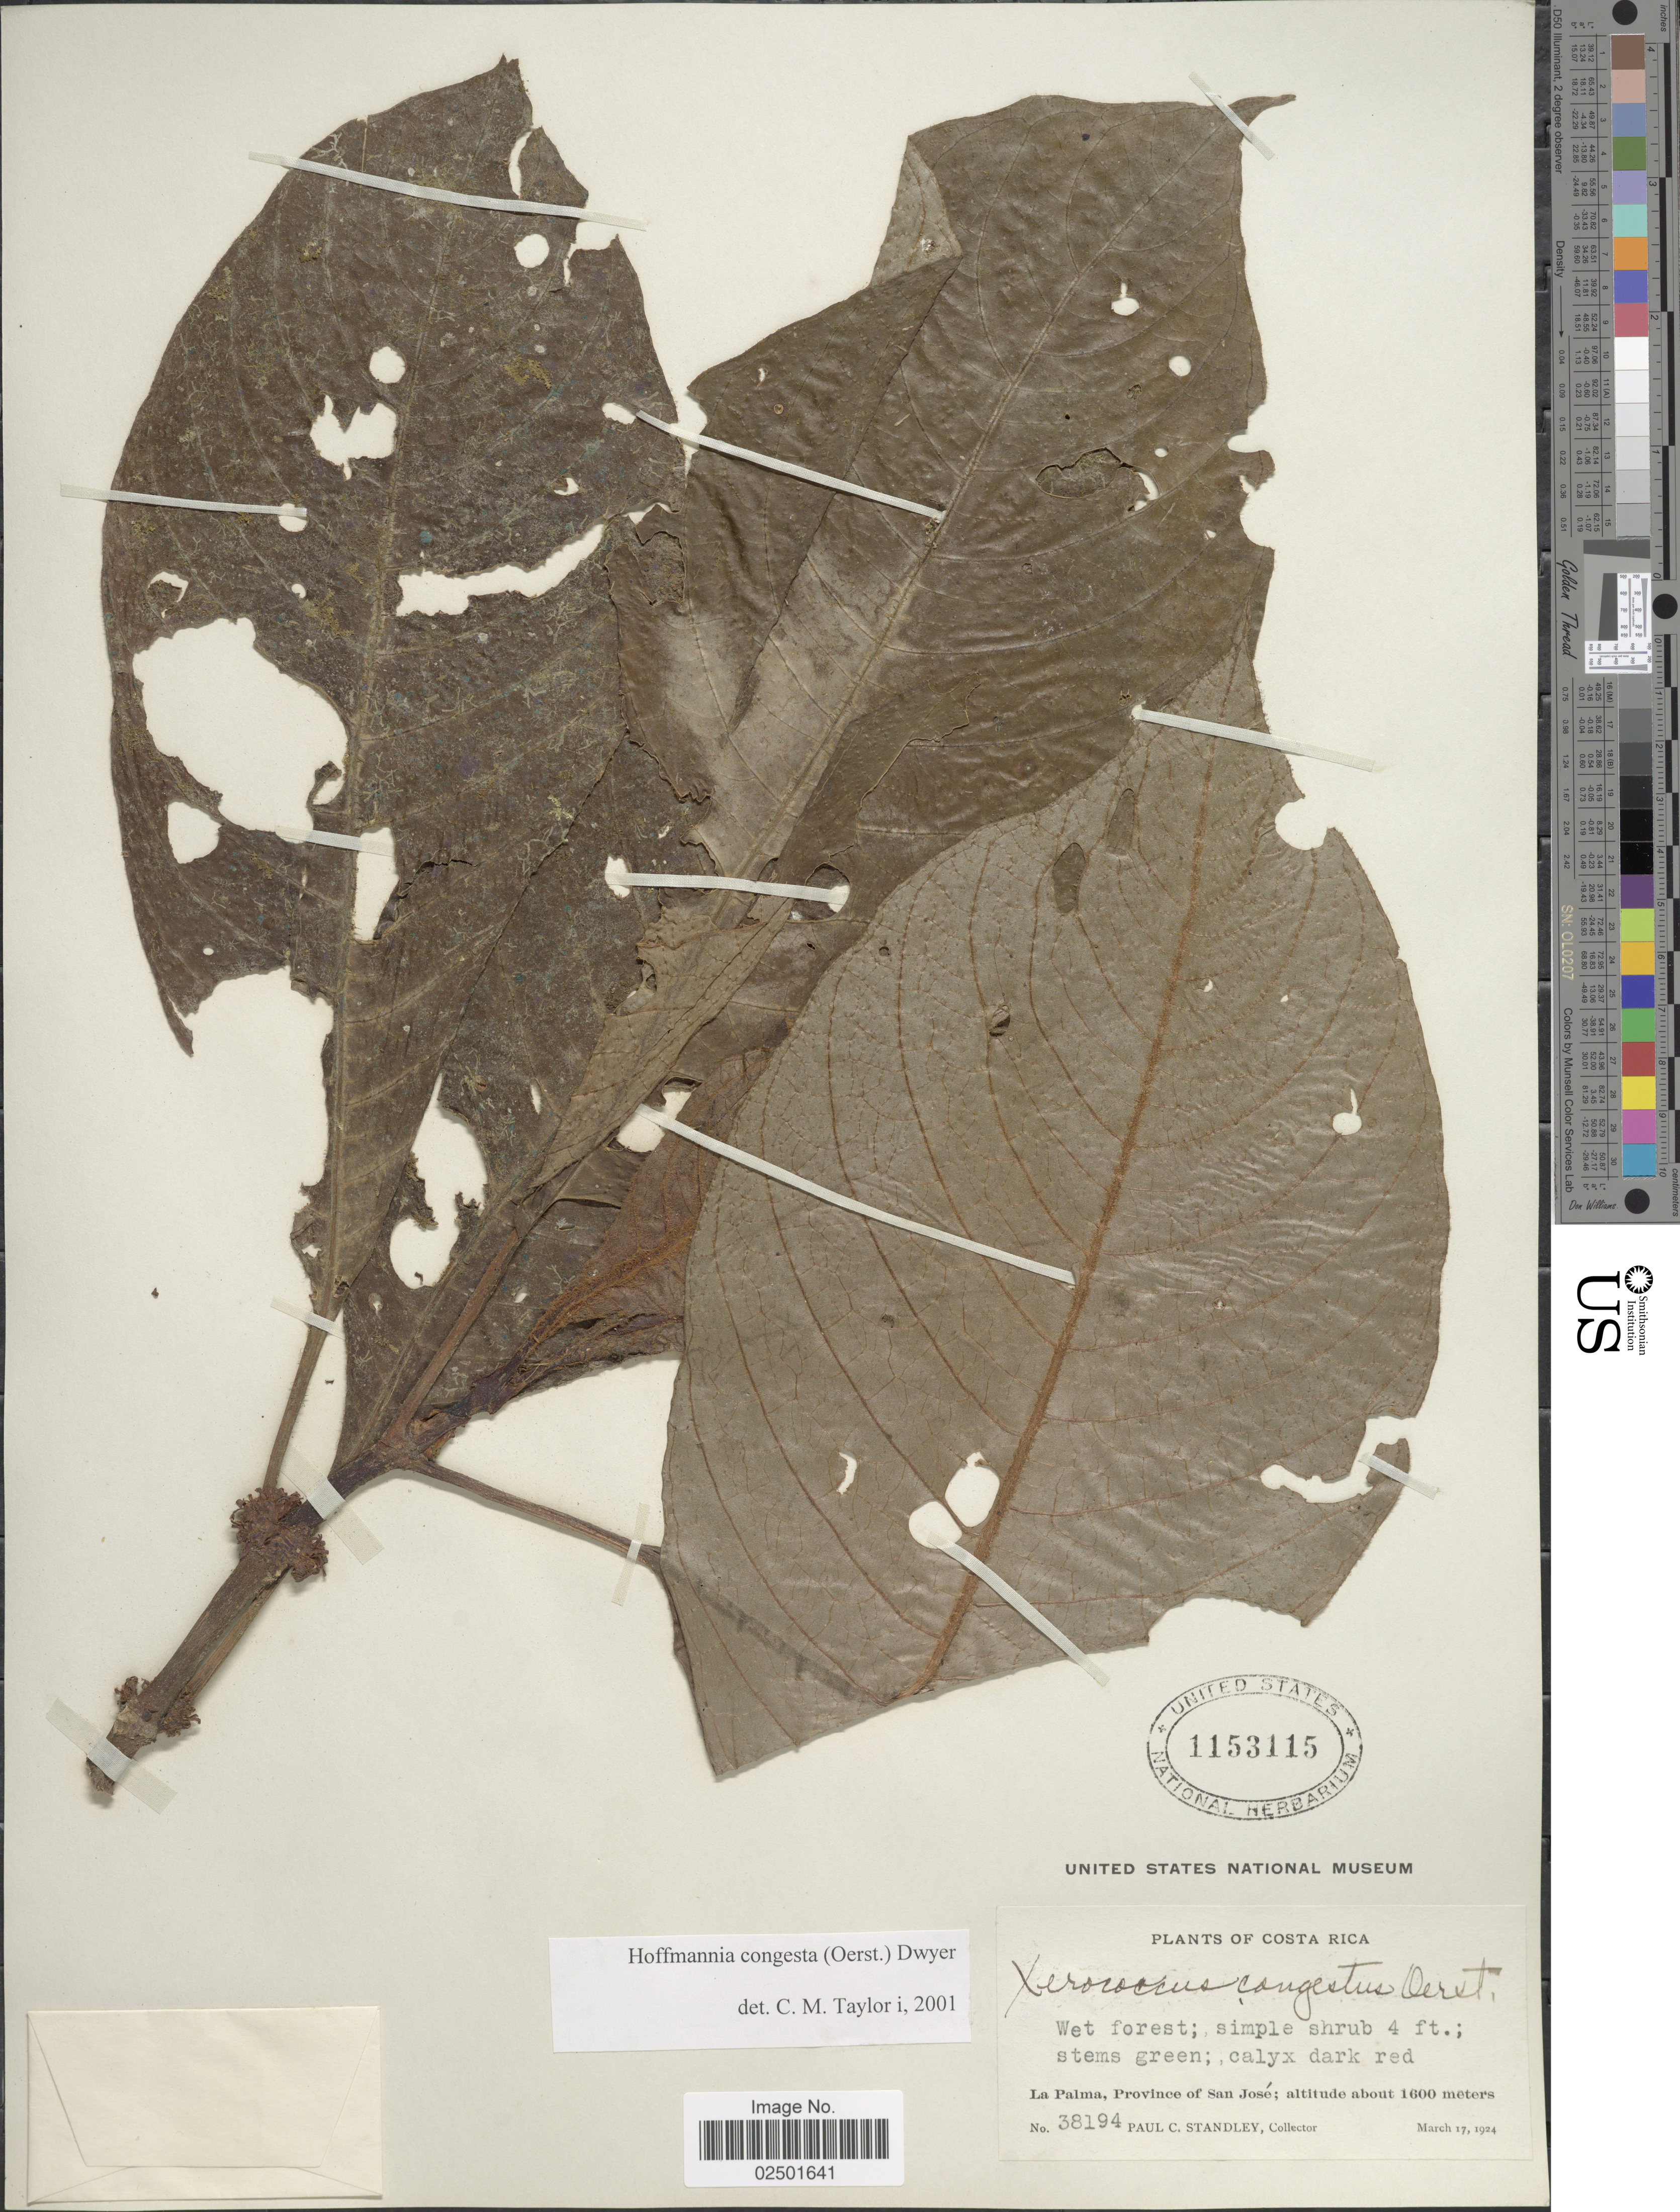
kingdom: Plantae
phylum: Tracheophyta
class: Magnoliopsida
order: Gentianales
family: Rubiaceae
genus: Hoffmannia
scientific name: Hoffmannia congesta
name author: (Oerst.) Dwyer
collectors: P. C. Standley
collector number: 38194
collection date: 1924-03-17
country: Costa Rica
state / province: San José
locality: La Palma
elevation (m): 1600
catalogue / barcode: US 1153115